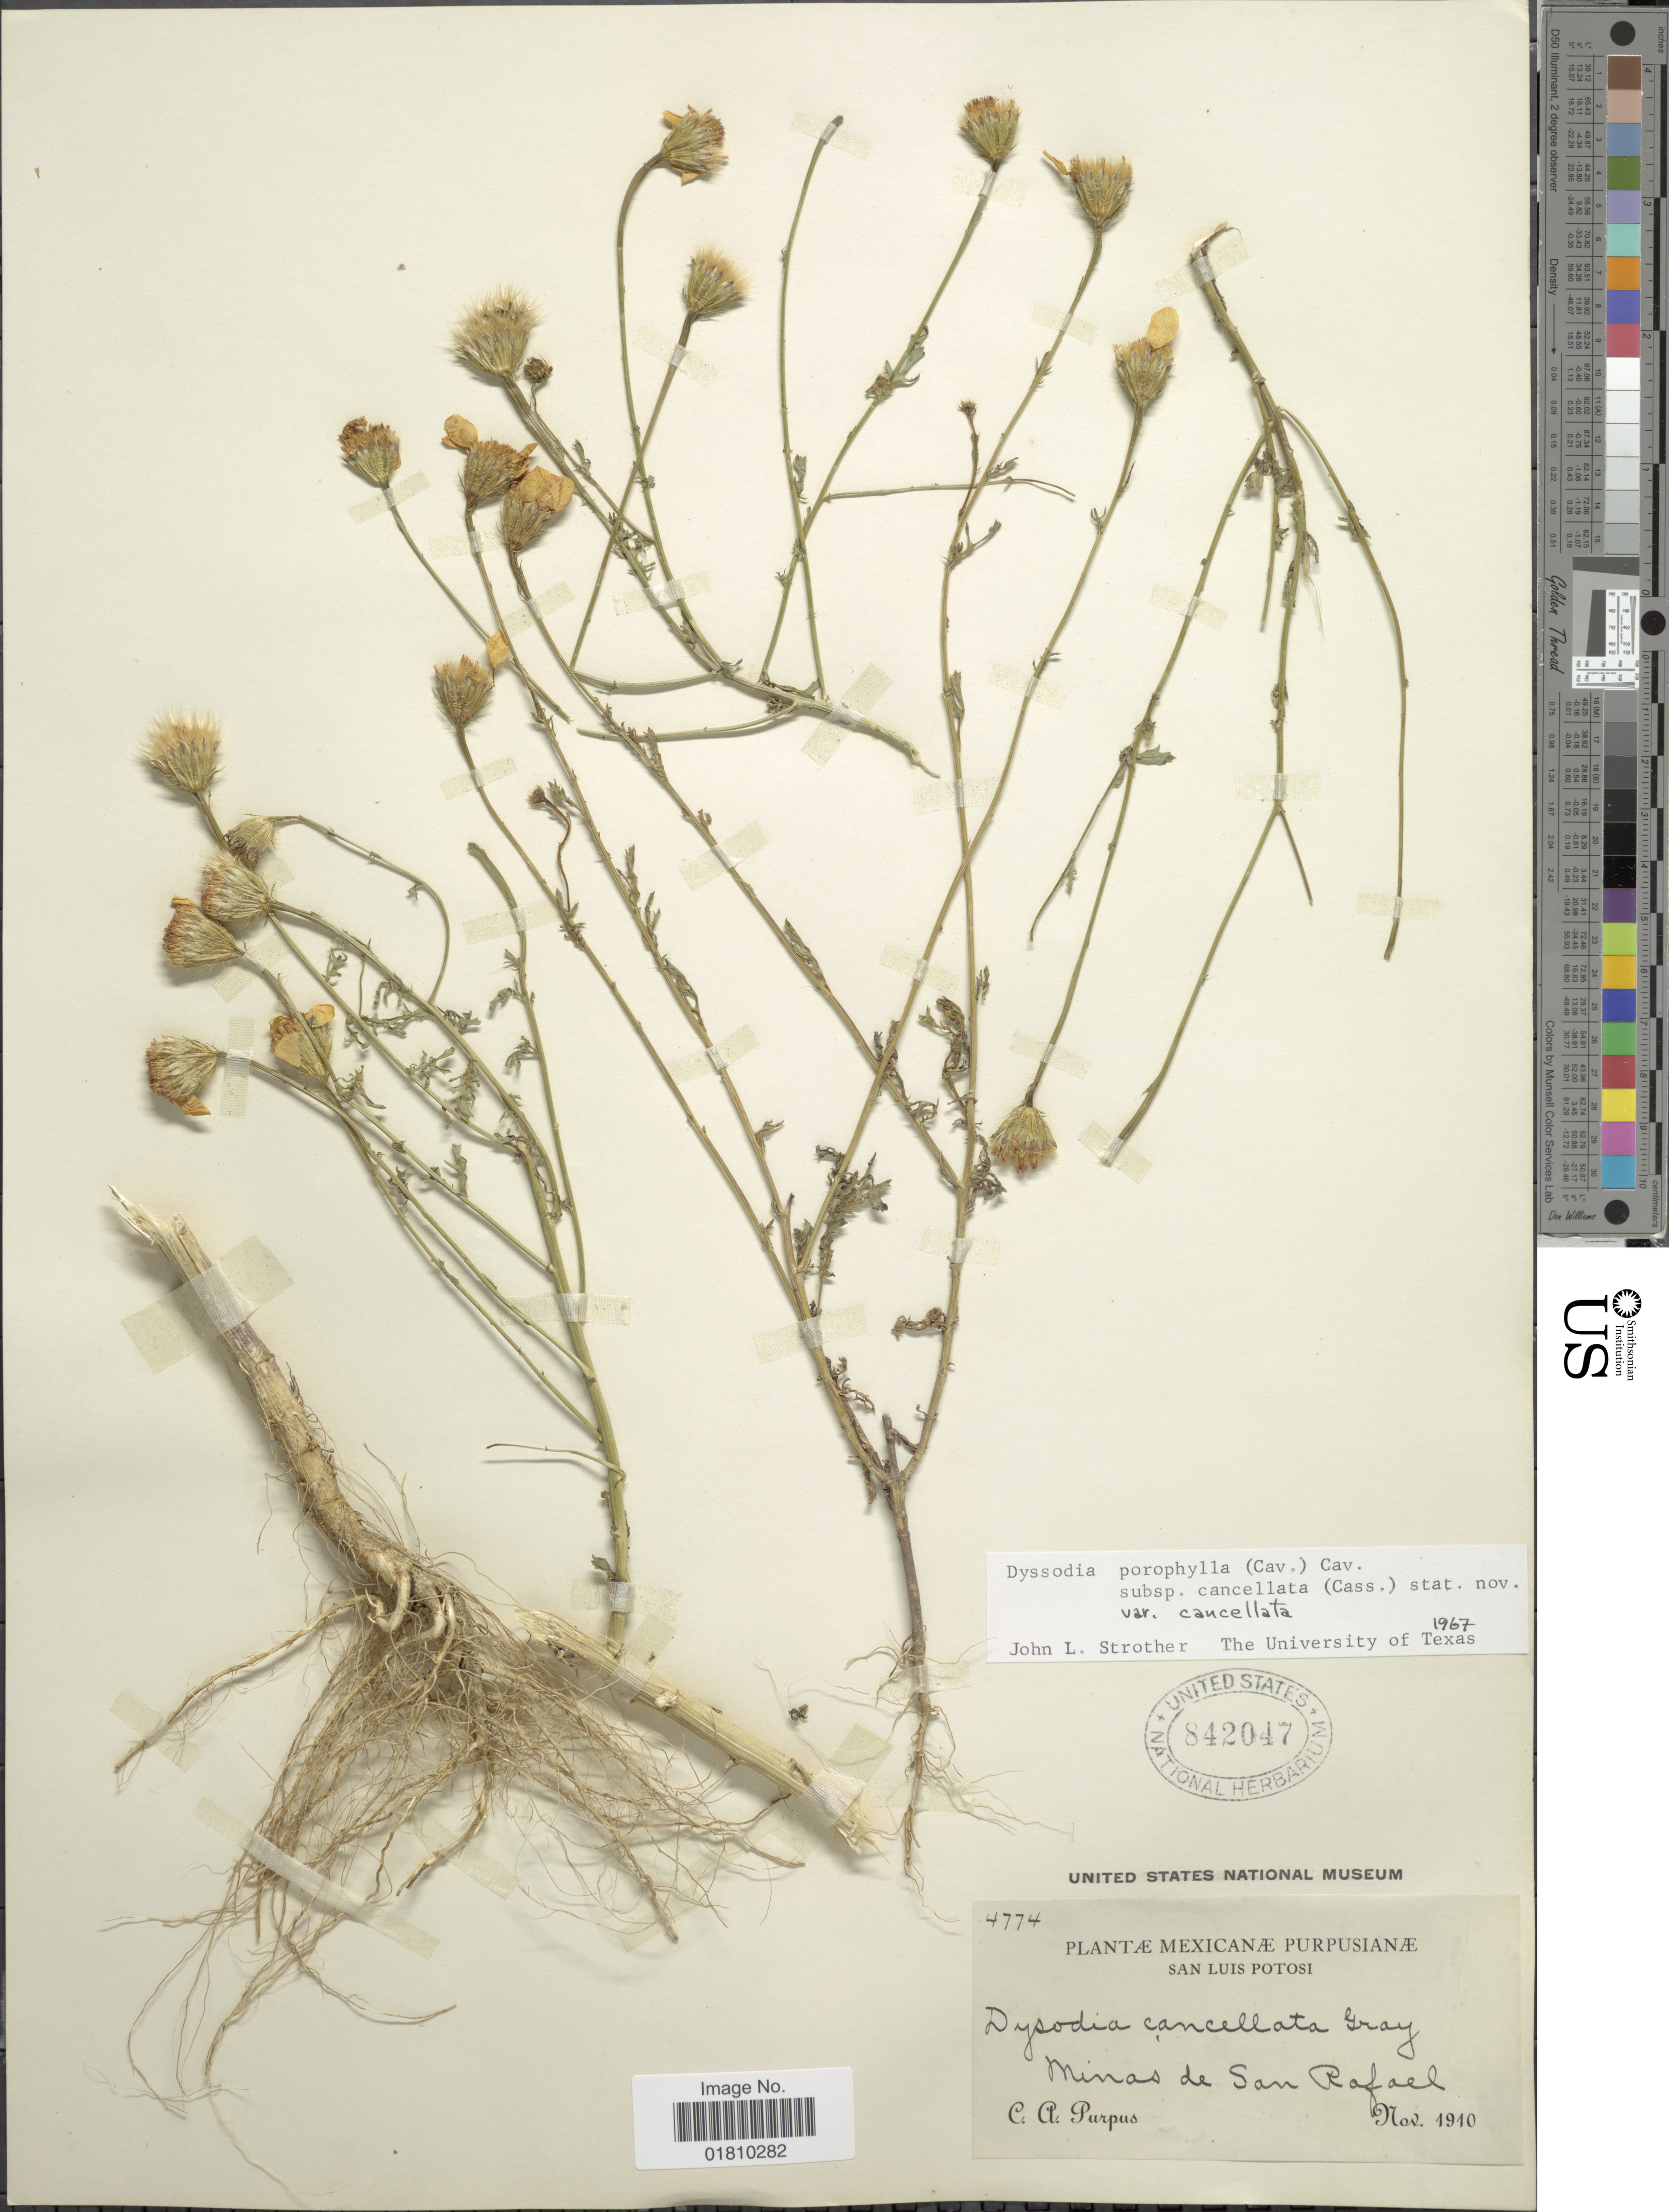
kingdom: Plantae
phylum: Tracheophyta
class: Magnoliopsida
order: Asterales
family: Asteraceae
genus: Adenophyllum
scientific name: Adenophyllum porophyllum var. cancellatum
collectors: C. A. Purpus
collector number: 4774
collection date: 1910-11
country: Mexico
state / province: San Luis Potosí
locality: Minas de San Rafael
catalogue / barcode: US 842047